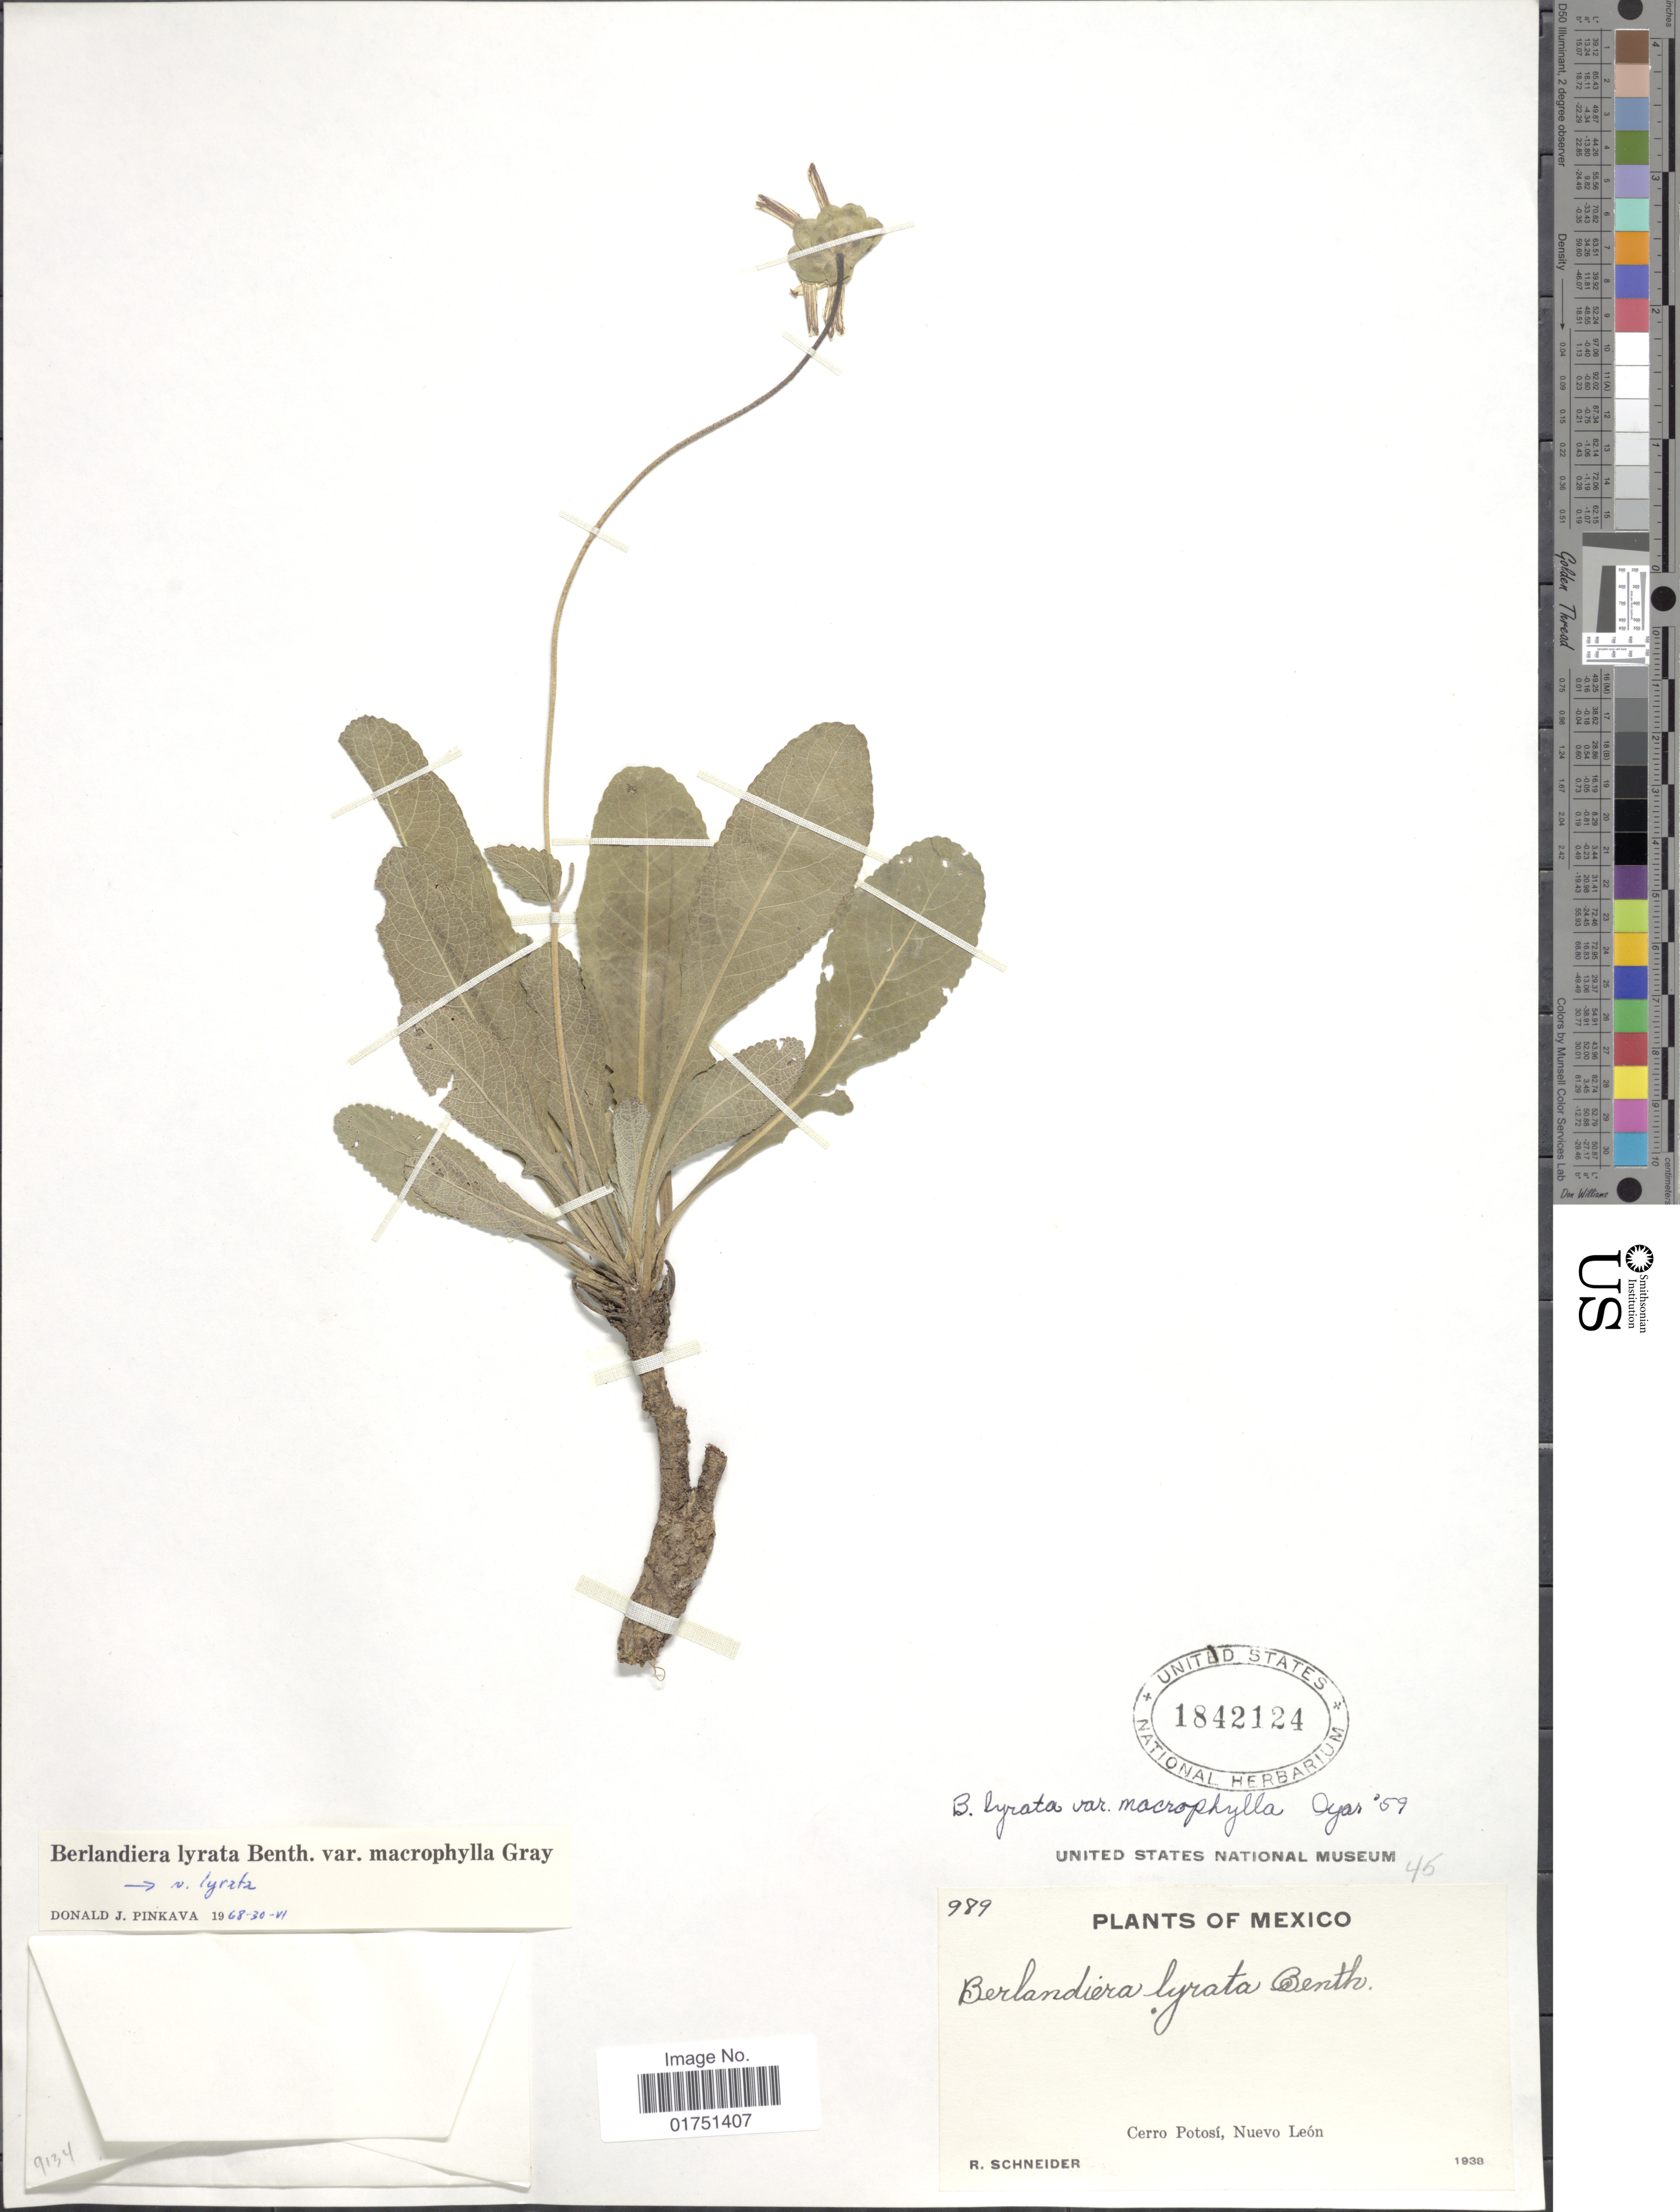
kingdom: Plantae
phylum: Tracheophyta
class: Magnoliopsida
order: Asterales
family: Asteraceae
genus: Berlandiera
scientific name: Berlandiera lyrata var. macrophylla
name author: A. Gray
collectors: R. Schneider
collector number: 989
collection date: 1938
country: Mexico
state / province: Nuevo León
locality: Cerro Potosí, Nuevo León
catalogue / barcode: US 1842124